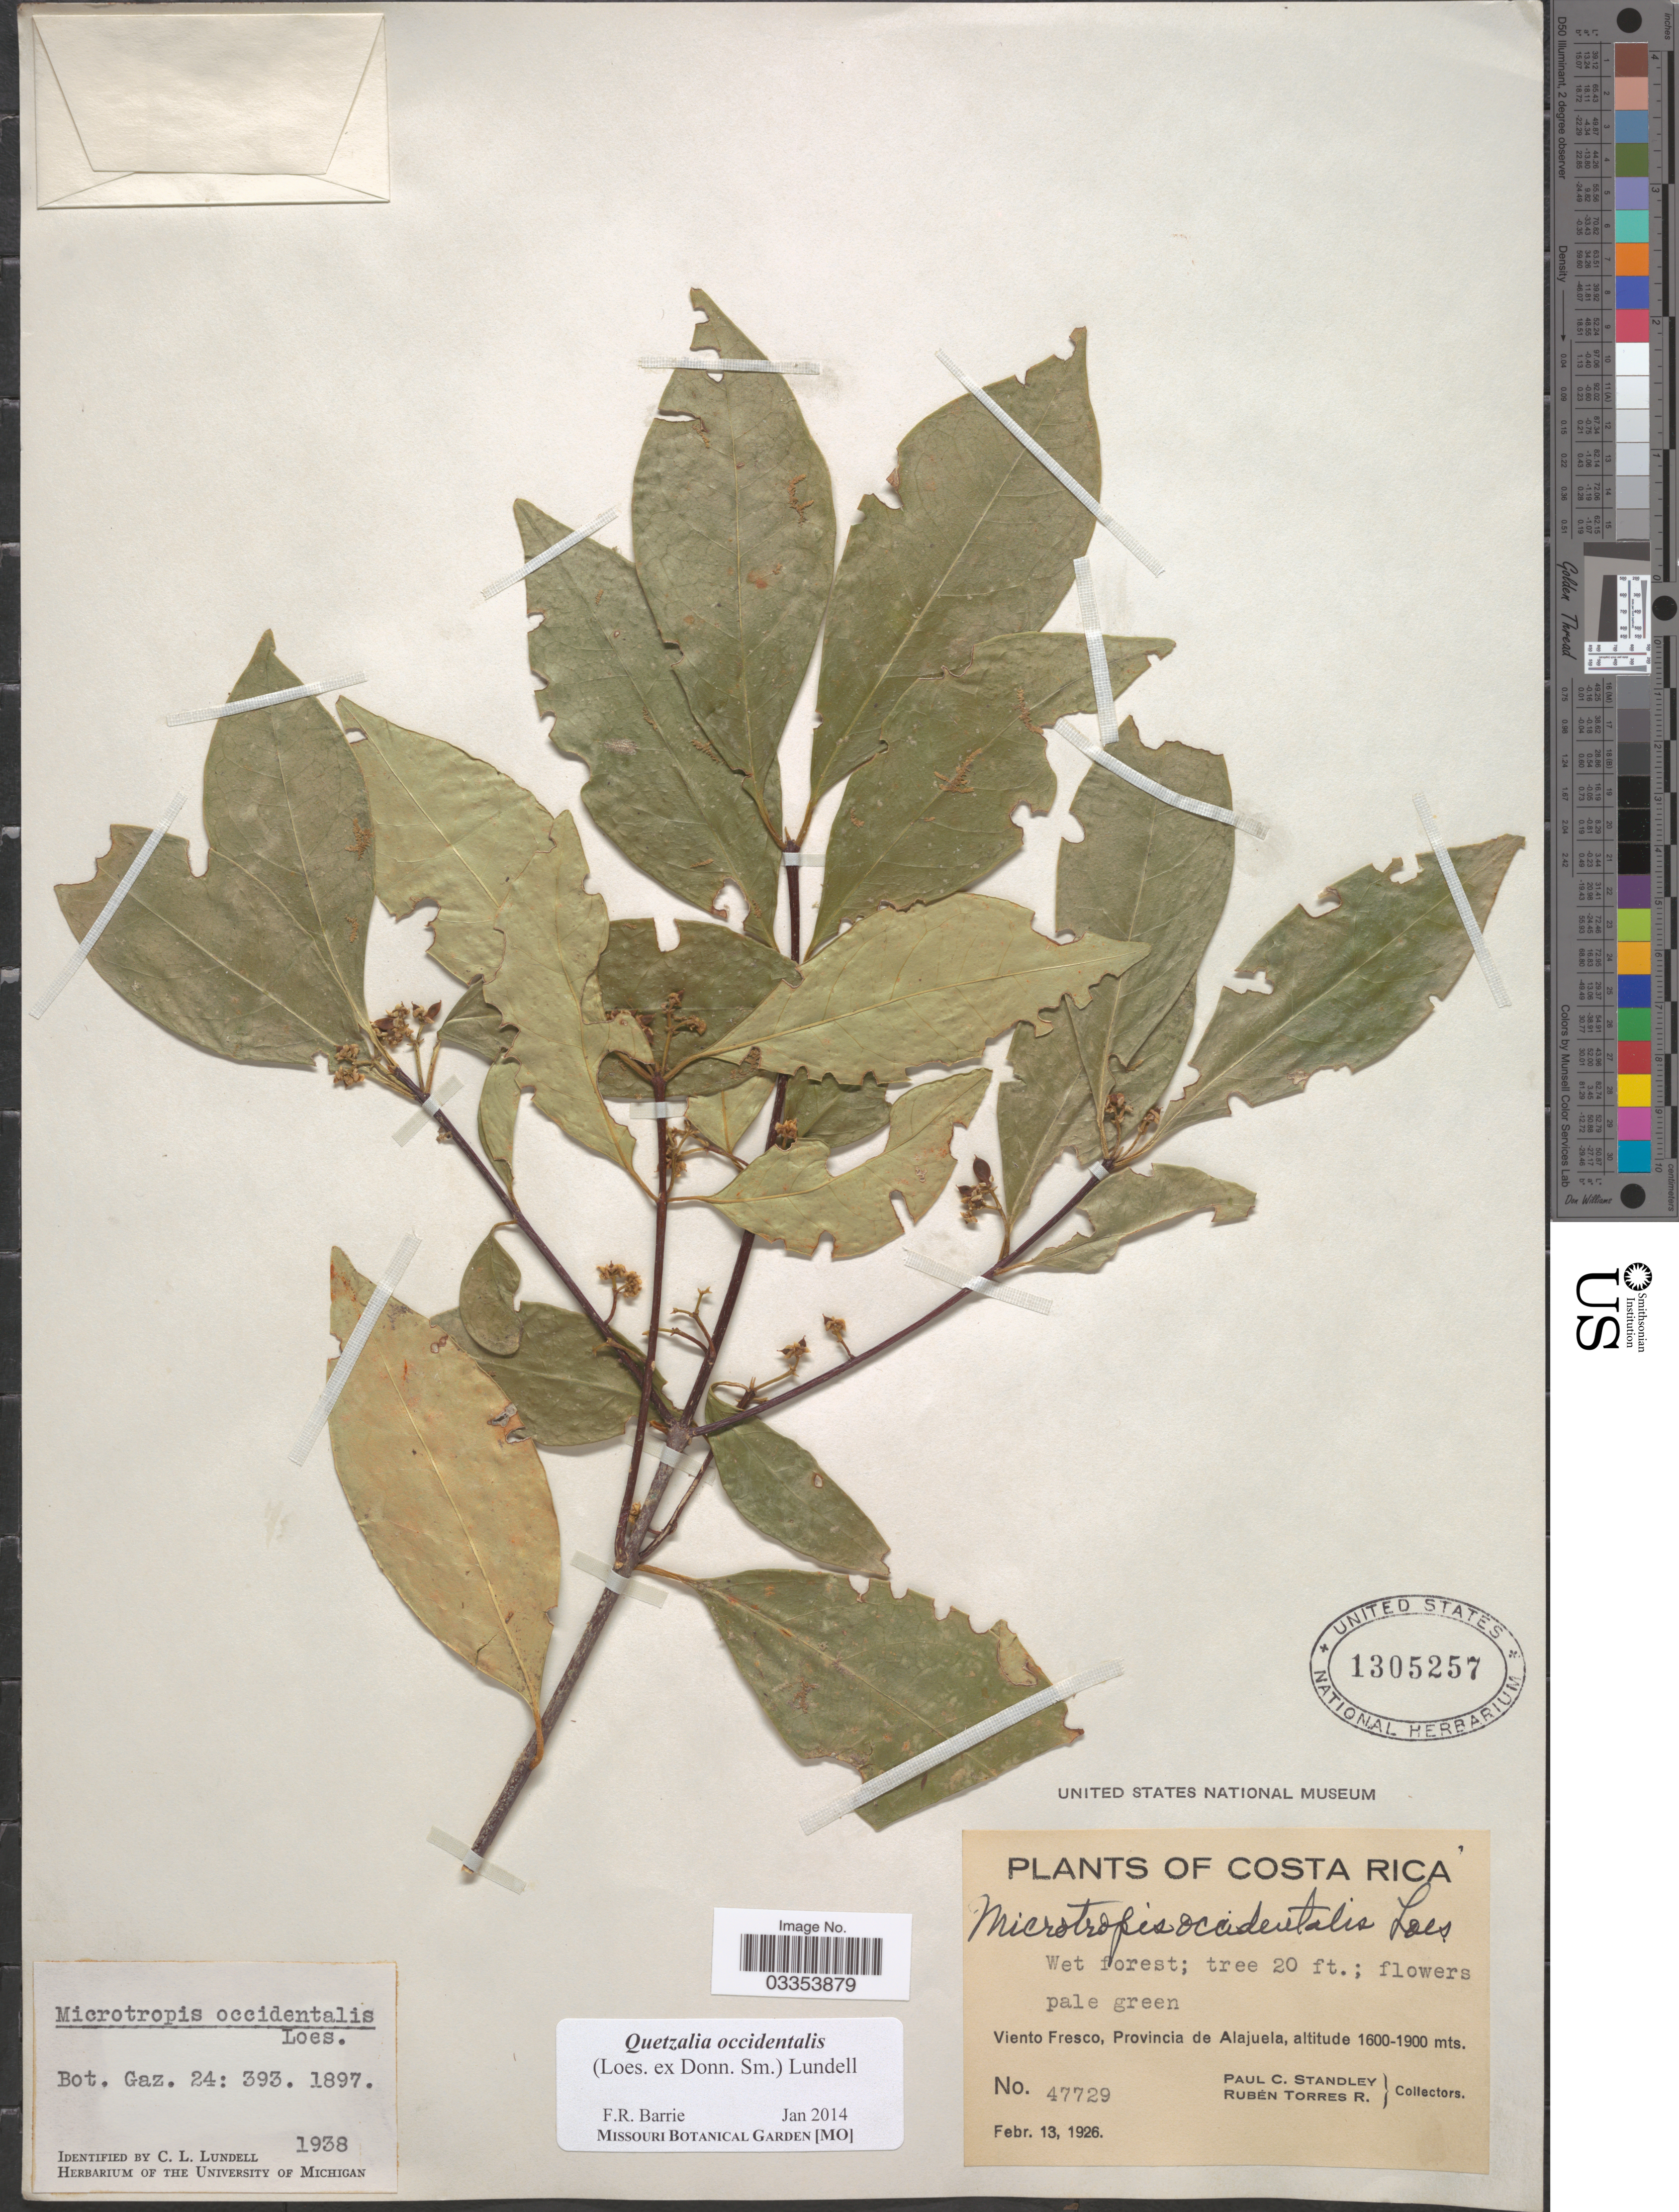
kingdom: Plantae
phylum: Tracheophyta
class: Magnoliopsida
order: Celastrales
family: Celastraceae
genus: Microtropis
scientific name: Microtropis occidentalis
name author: Loes.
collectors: P. C. Standley & R. Torres Rojas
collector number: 47729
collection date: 1926-02-13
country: Costa Rica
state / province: Alajuela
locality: Viento Fresco.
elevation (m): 1600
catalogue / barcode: US 1305257